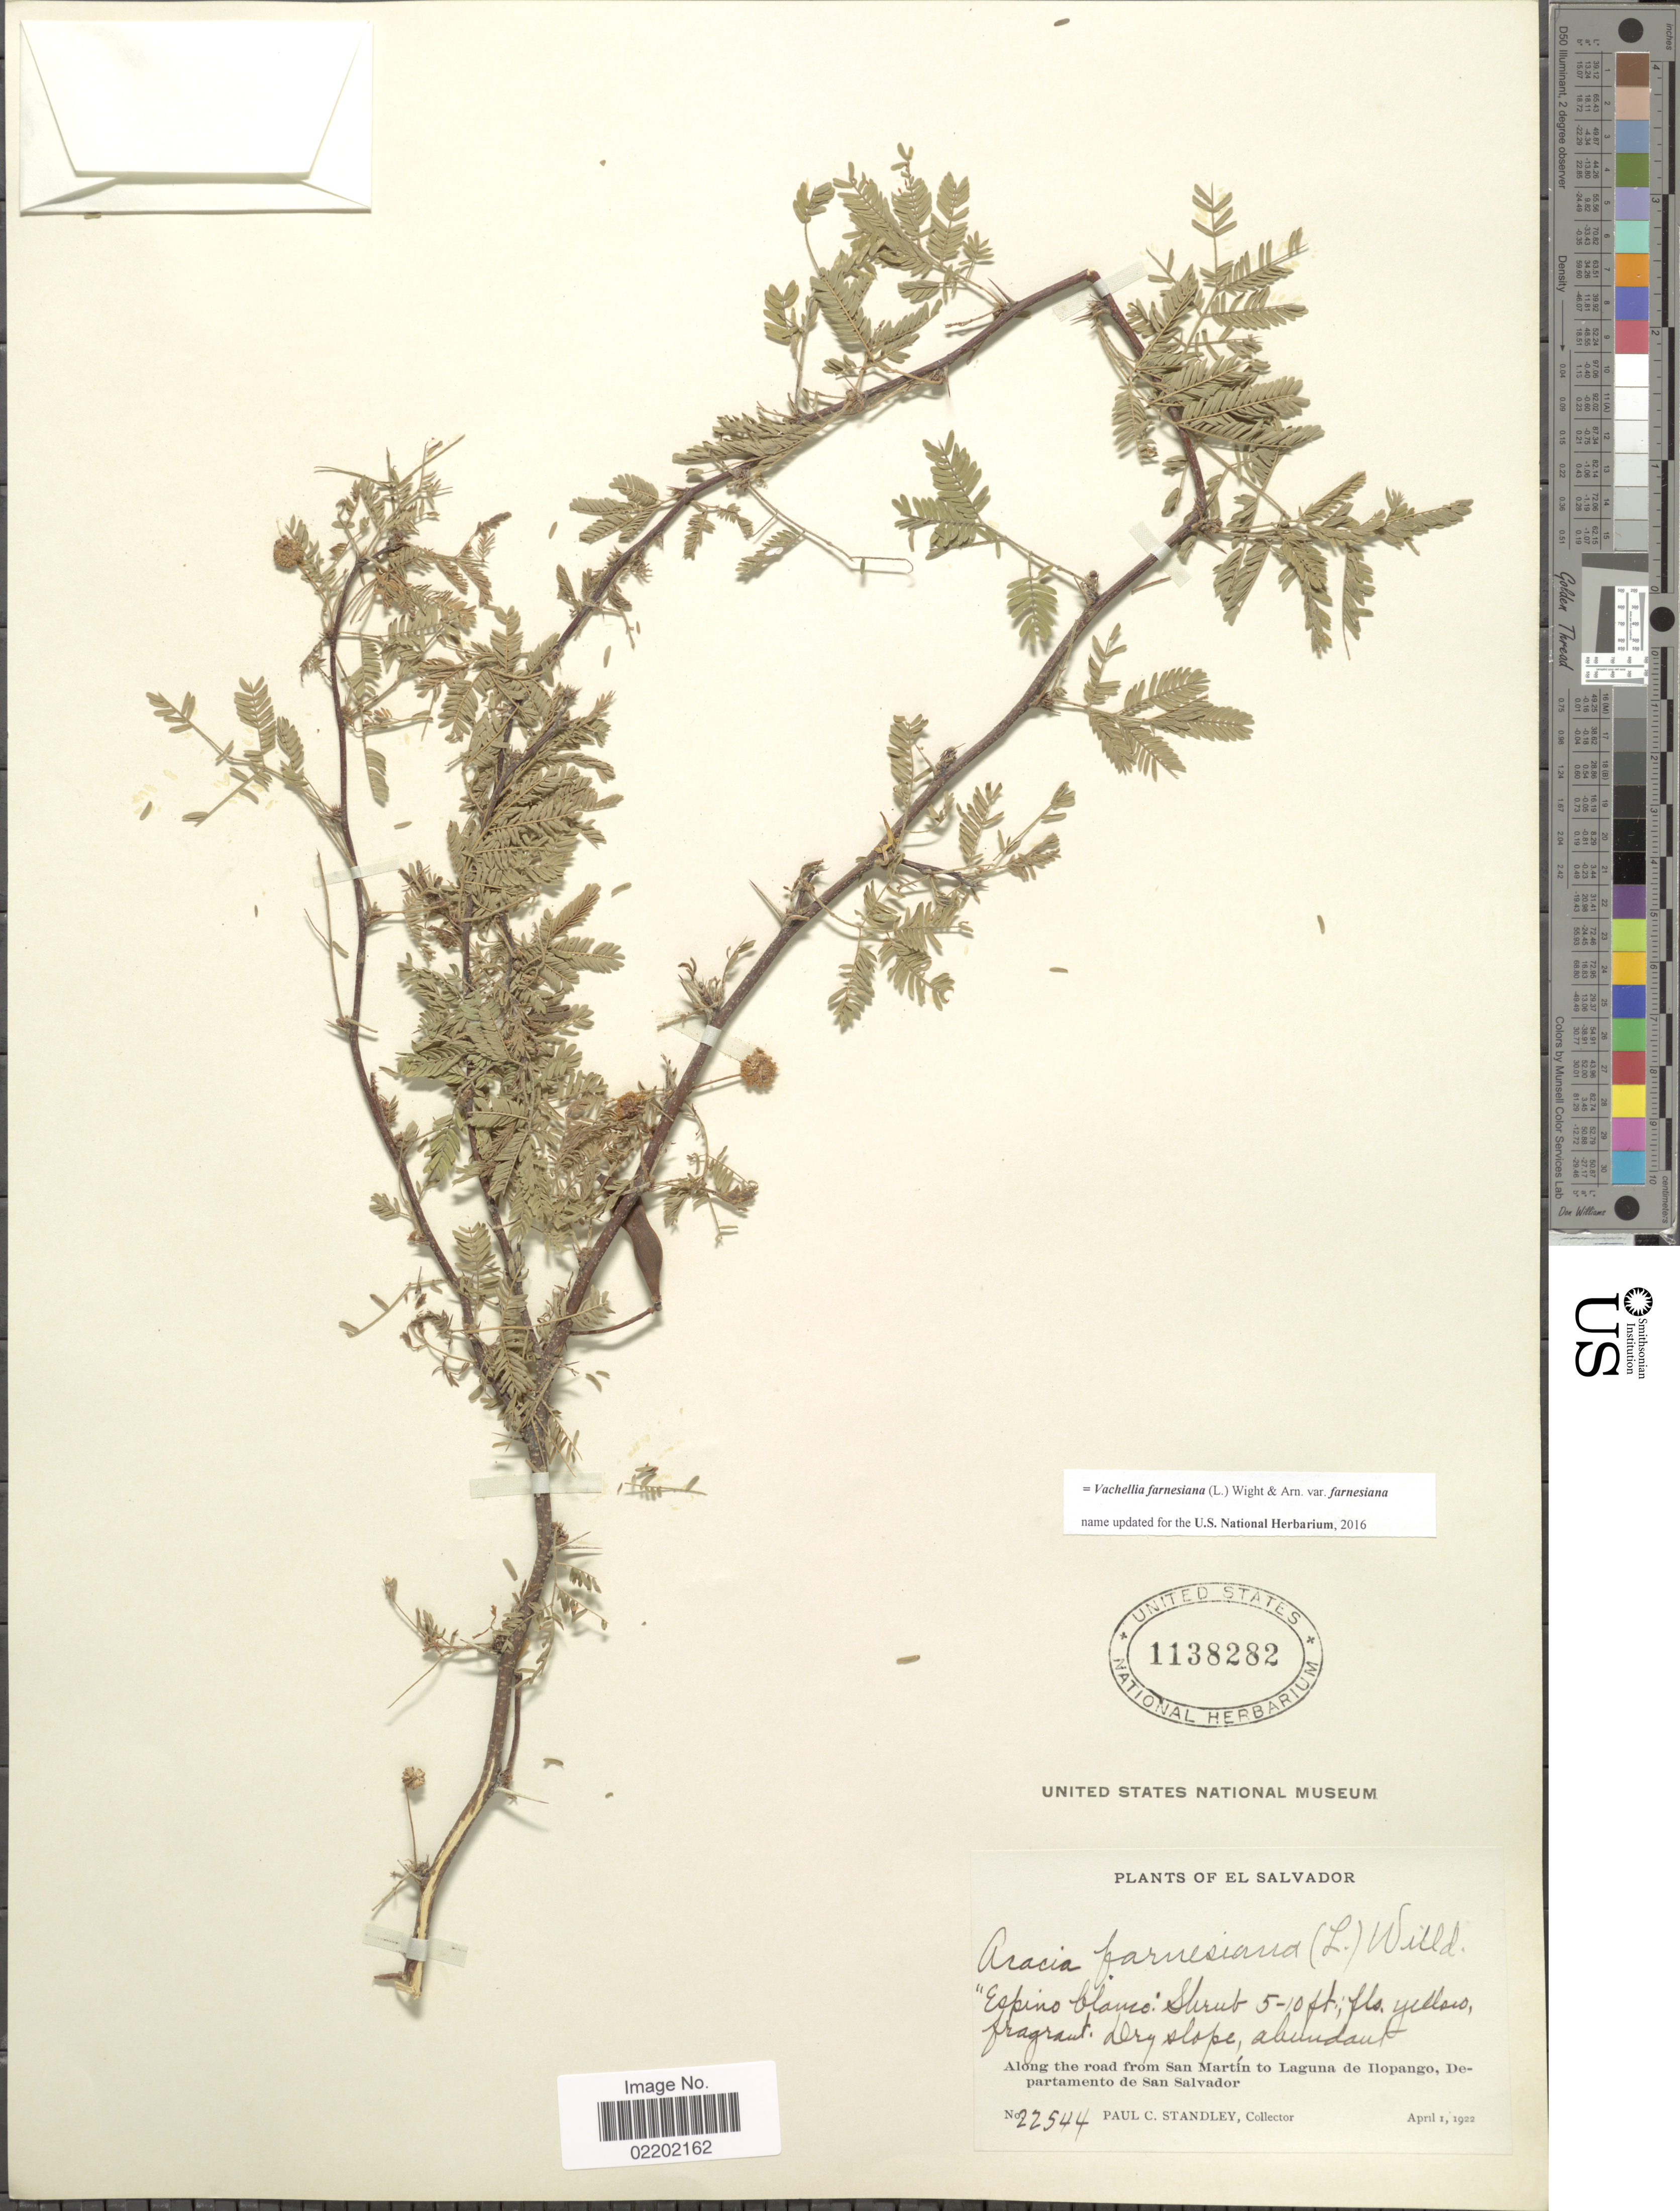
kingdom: Plantae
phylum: Tracheophyta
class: Magnoliopsida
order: Fabales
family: Fabaceae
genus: Vachellia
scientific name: Vachellia farnesiana var. farnesiana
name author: (L.) Wight & Arn.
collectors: P. C. Standley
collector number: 22544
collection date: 1922-04-01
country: El Salvador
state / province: San Salvador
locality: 'Espino blanco' Dry slope, abundant, Along the road from San Martín to Laguna de Hopango, Departamentp de San Salvador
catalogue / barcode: US 1138282